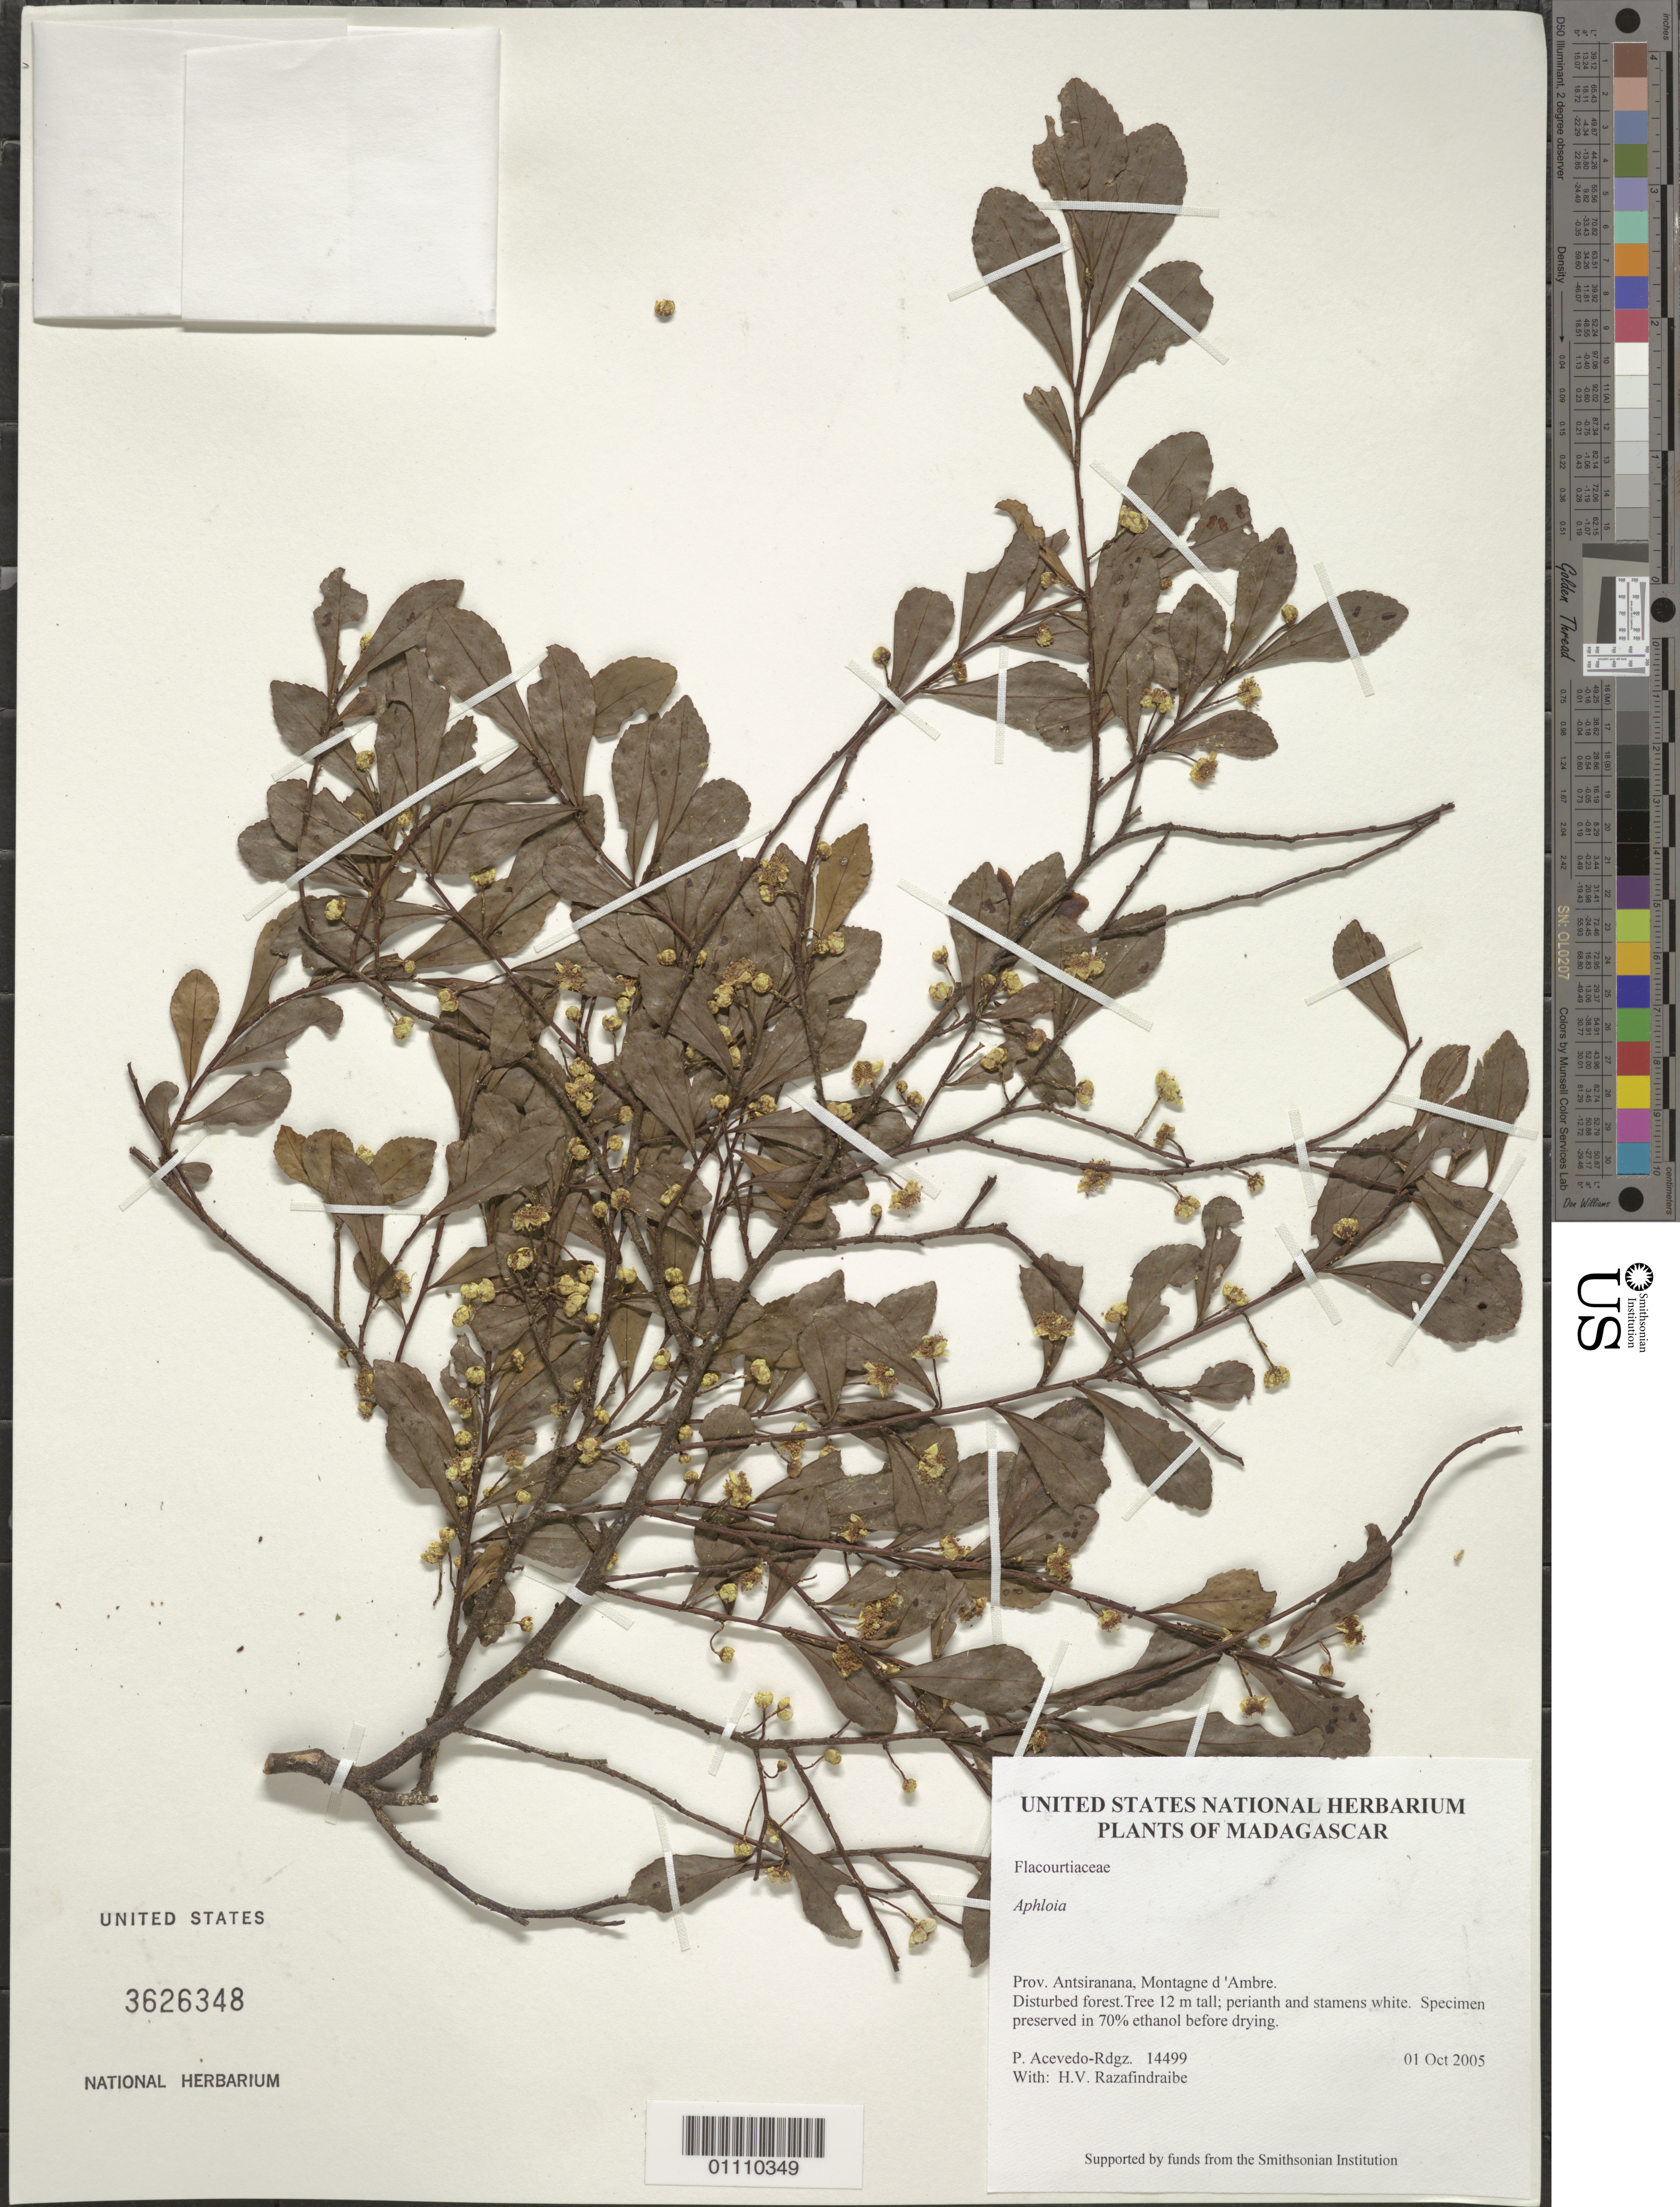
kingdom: Plantae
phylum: Tracheophyta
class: Magnoliopsida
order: Crossosomatales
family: Aphloiaceae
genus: Aphloia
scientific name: Aphloia sp.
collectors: P. Acevedo-Rodr. & H. Razafindraibe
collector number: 14499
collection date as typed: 01 Oct 2005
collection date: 2005-10-01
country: Madagascar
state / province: Diana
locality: Prov. Antsiranana, Montagne d 'Ambre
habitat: Disturbed forest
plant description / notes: US, MO, K, P, NY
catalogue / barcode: US 3626348